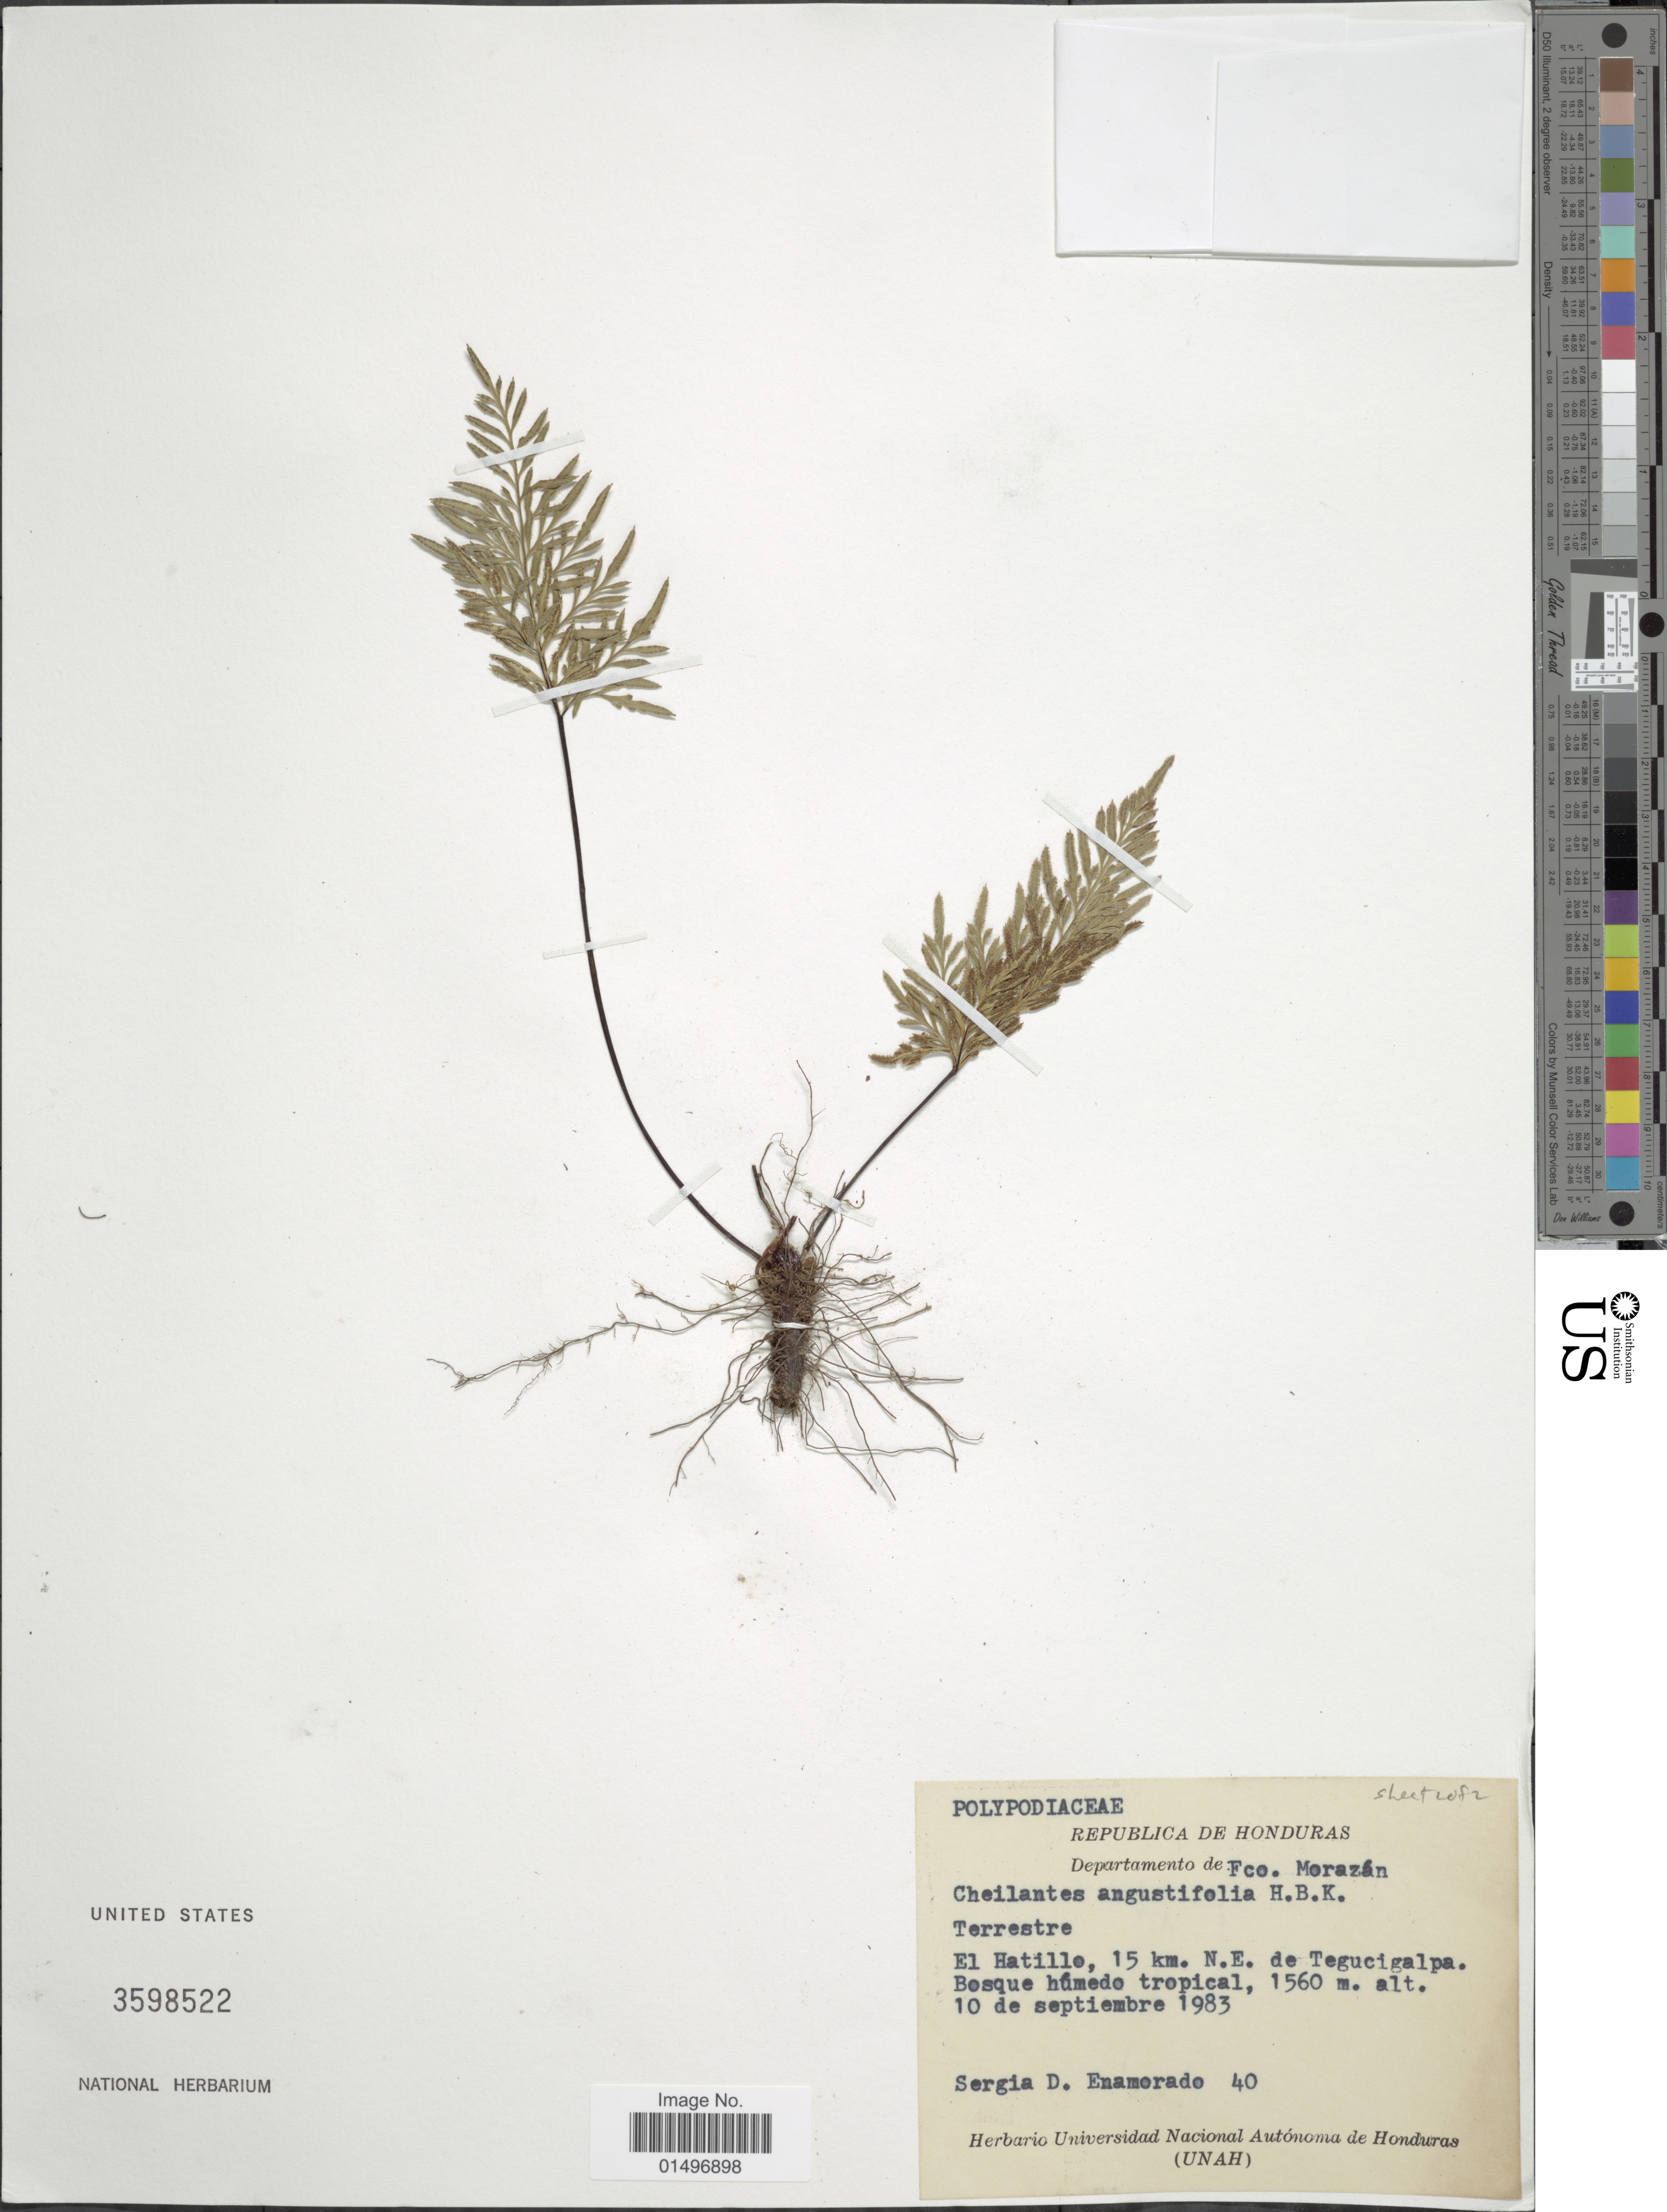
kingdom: Plantae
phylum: Tracheophyta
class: Polypodiopsida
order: Polypodiales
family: Pteridaceae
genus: Gaga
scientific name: Gaga angustifolia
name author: (Kunth) Fay W. Li & Windham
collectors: S. Enamorad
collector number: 40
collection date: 1983-09-10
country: Honduras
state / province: Fco. Morazán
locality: Honduras, Departamento de Fc. Morazan, El Hatille, 15 km. N.E, de Tequcigalpa.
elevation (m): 1560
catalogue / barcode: US 3598522